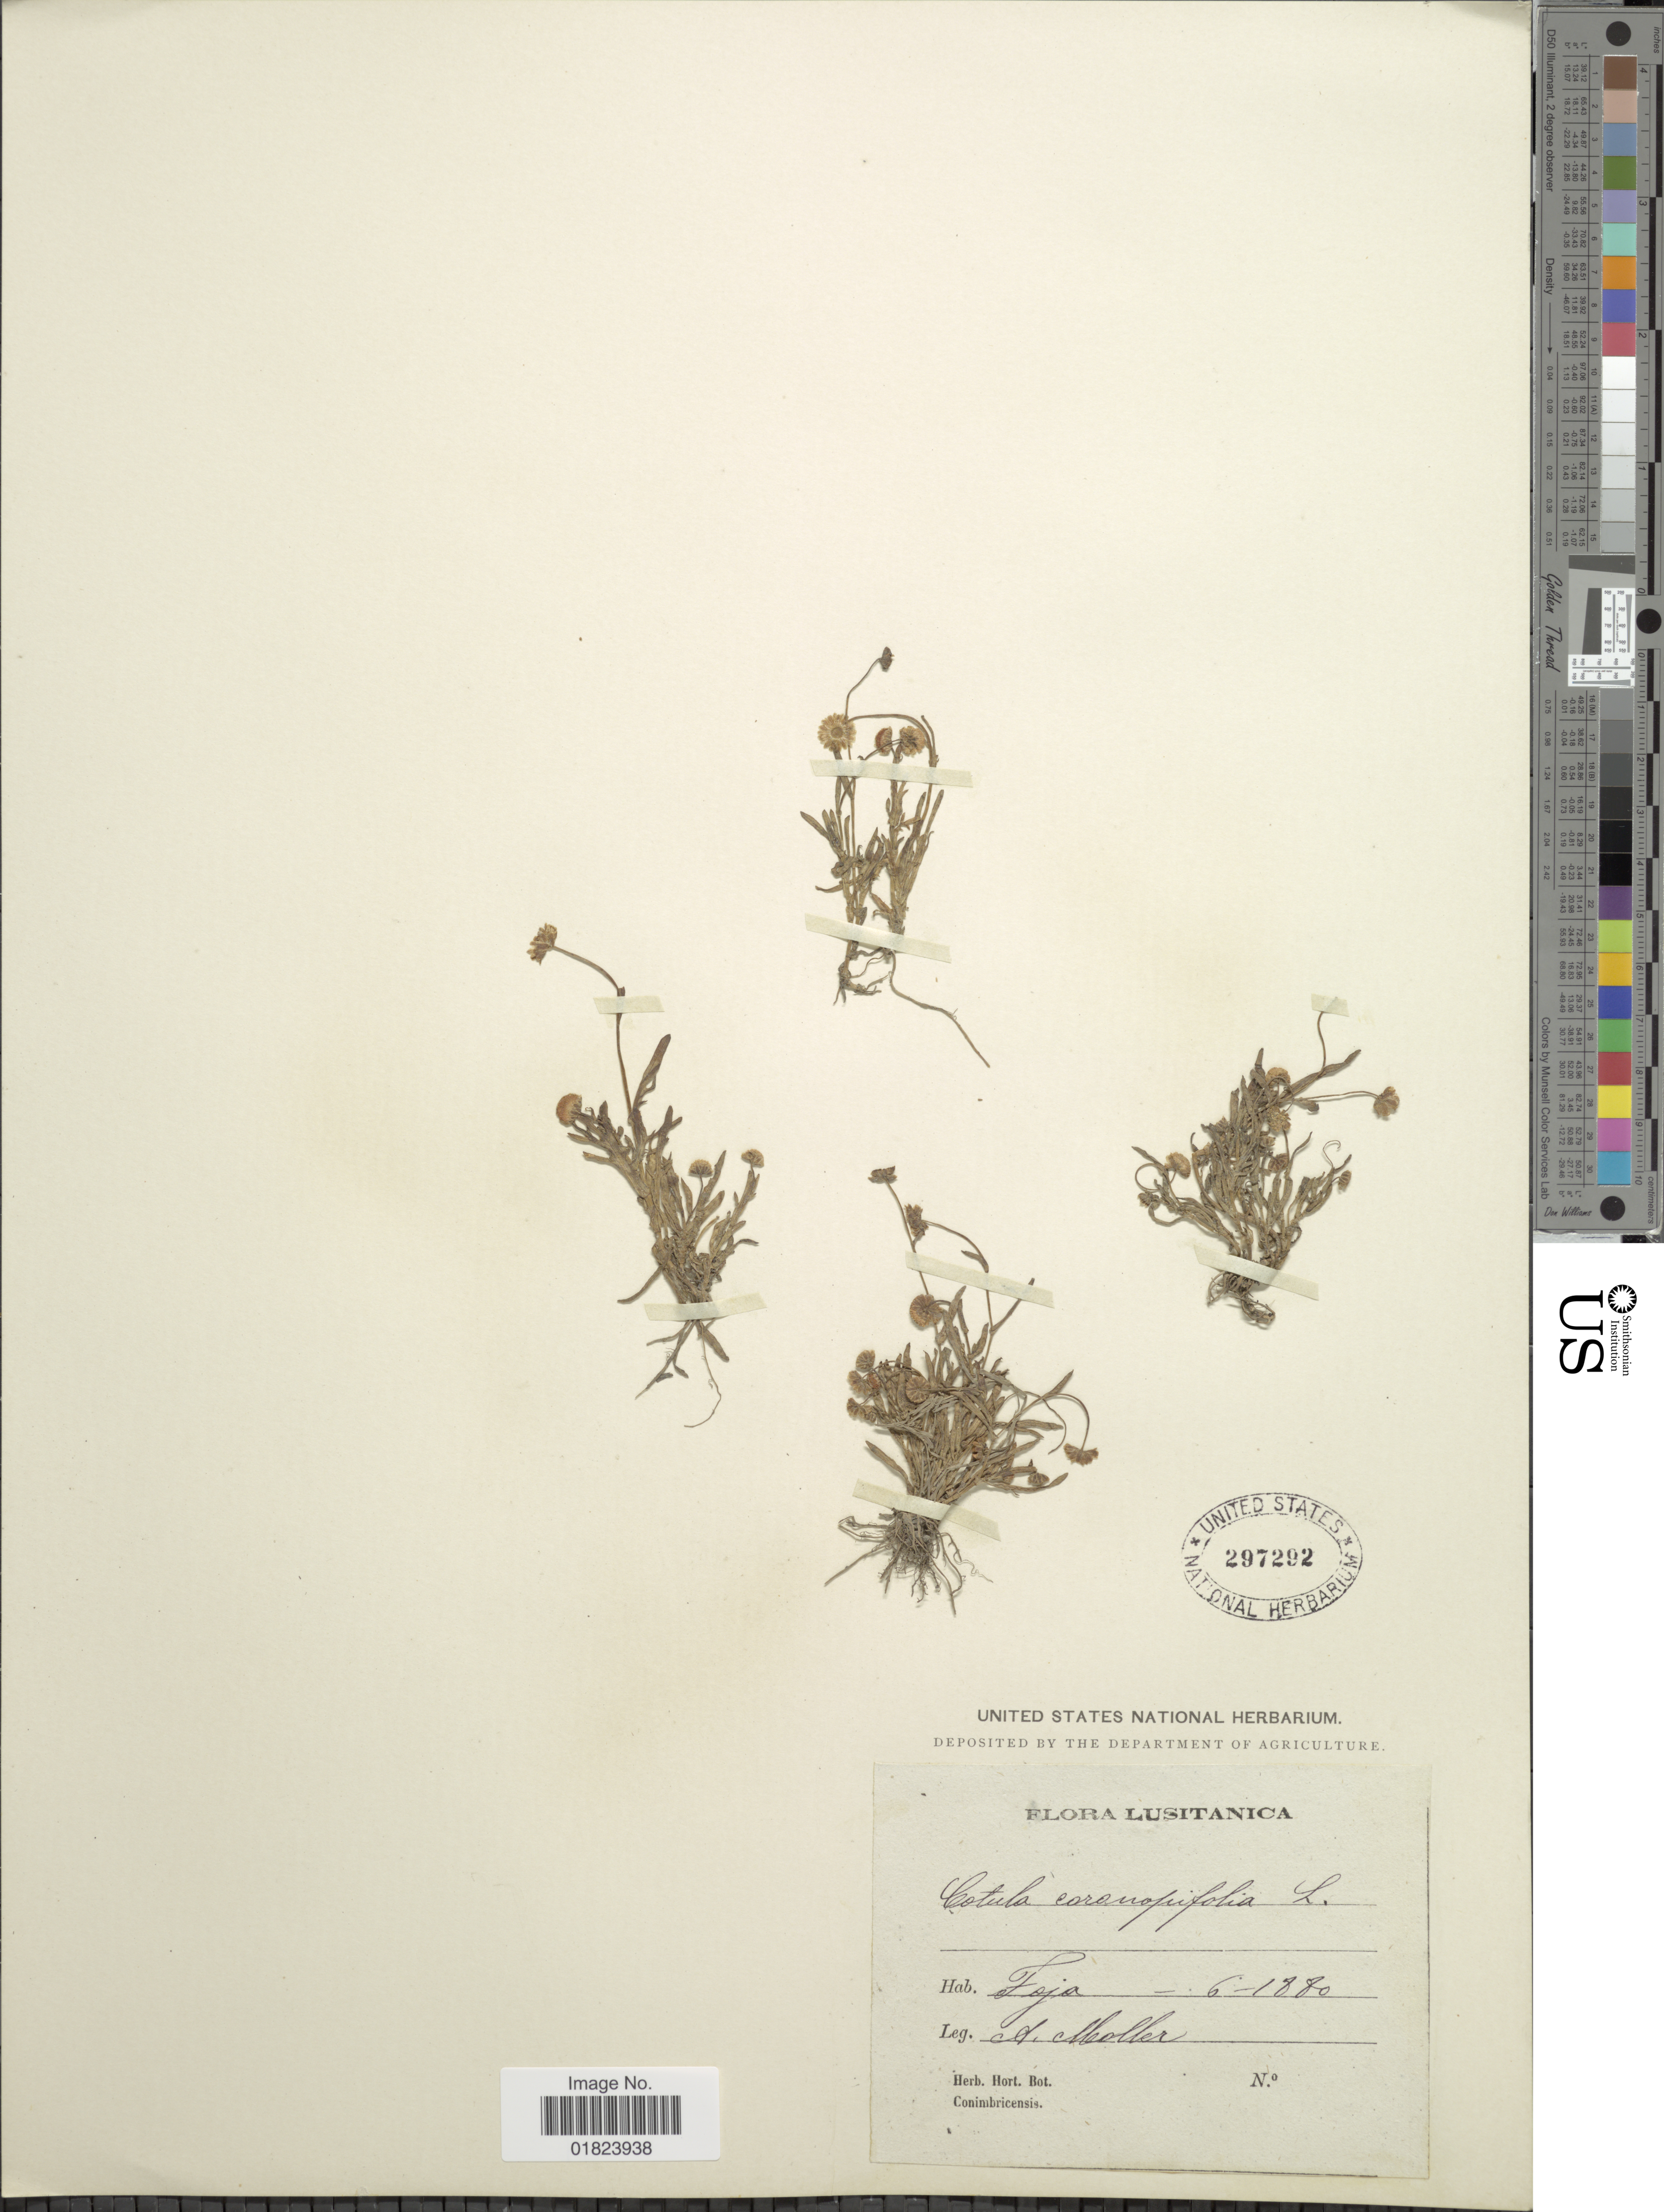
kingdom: Plantae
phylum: Tracheophyta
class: Magnoliopsida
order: Asterales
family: Asteraceae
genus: Cotula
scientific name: Cotula coronopifolia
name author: L.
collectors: A. Moller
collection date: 1880-06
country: Portugal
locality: Foja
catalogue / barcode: US 297292